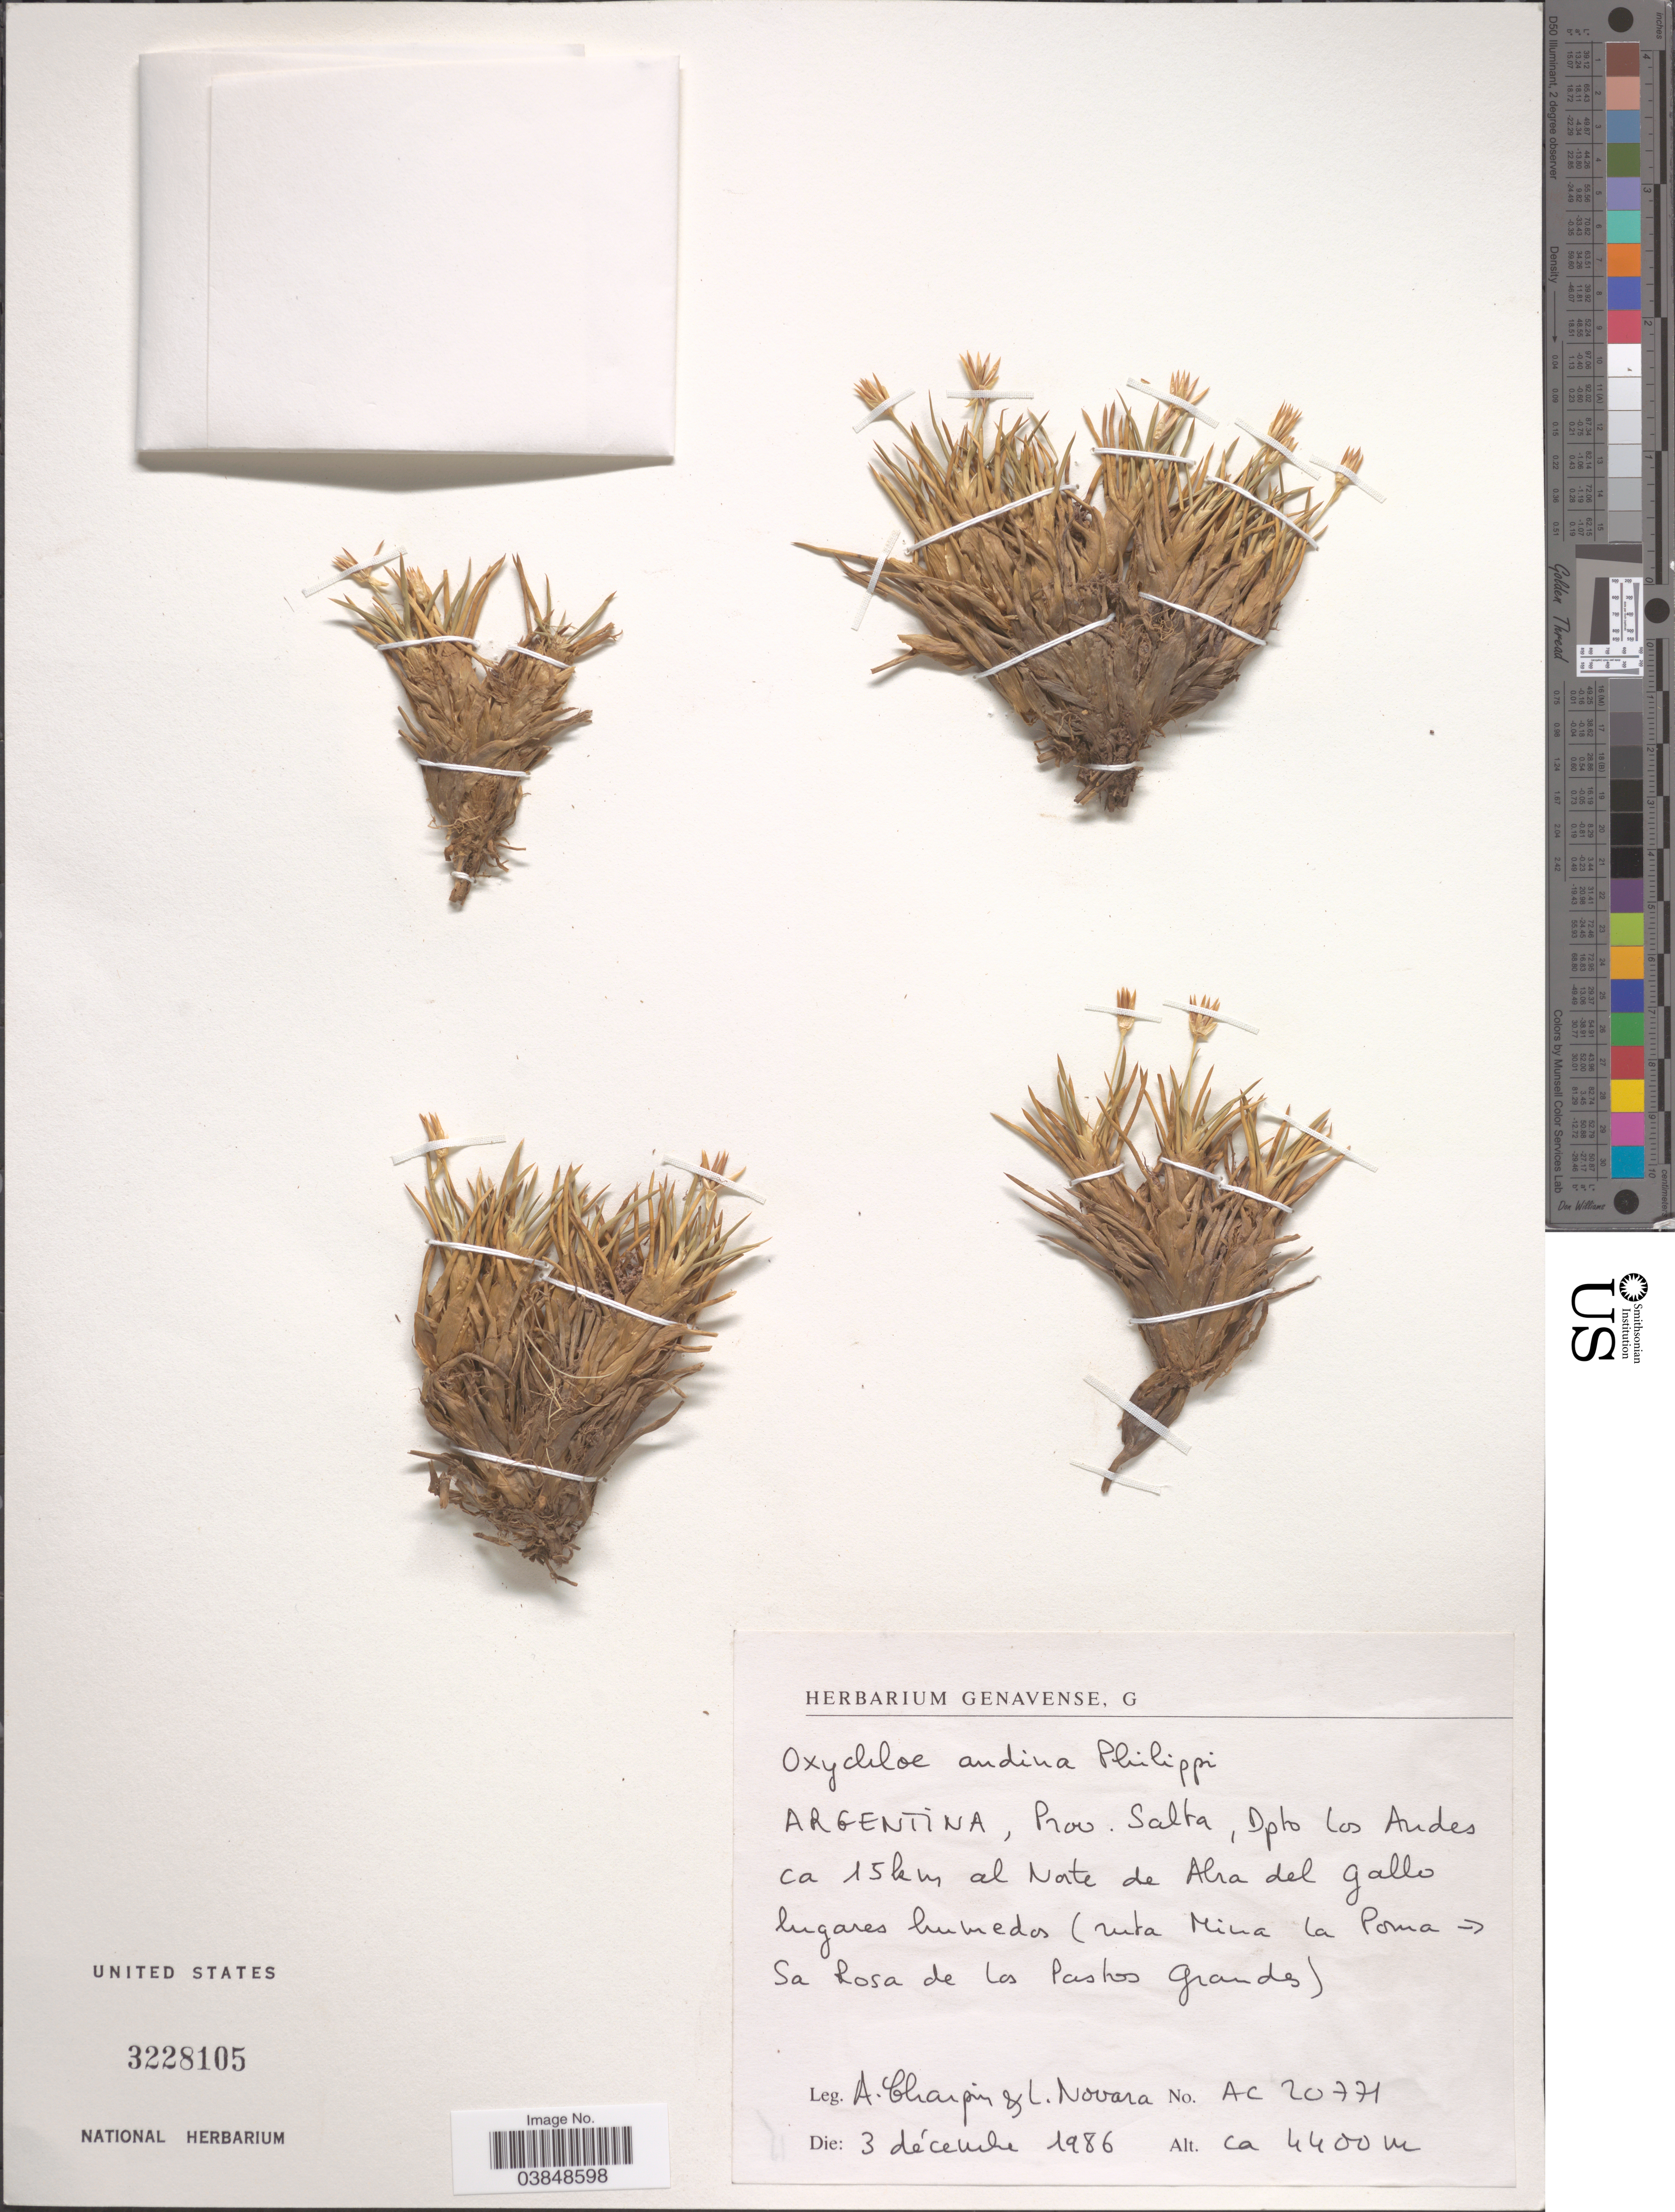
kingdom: Plantae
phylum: Tracheophyta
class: Liliopsida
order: Poales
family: Juncaceae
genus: Oxychloe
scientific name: Oxychloë andina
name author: Phil.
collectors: A. Chaipin & L. Novara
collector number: AC20771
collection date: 1986-12-03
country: Argentina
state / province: Salta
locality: Dpto. los Andes ca 15 km al Norte de Abra del Gallo lugares humedas (ruta Mina la Poma-> Sa Rosa de los Pastos Grands.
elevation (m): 4400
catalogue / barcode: US 3228105